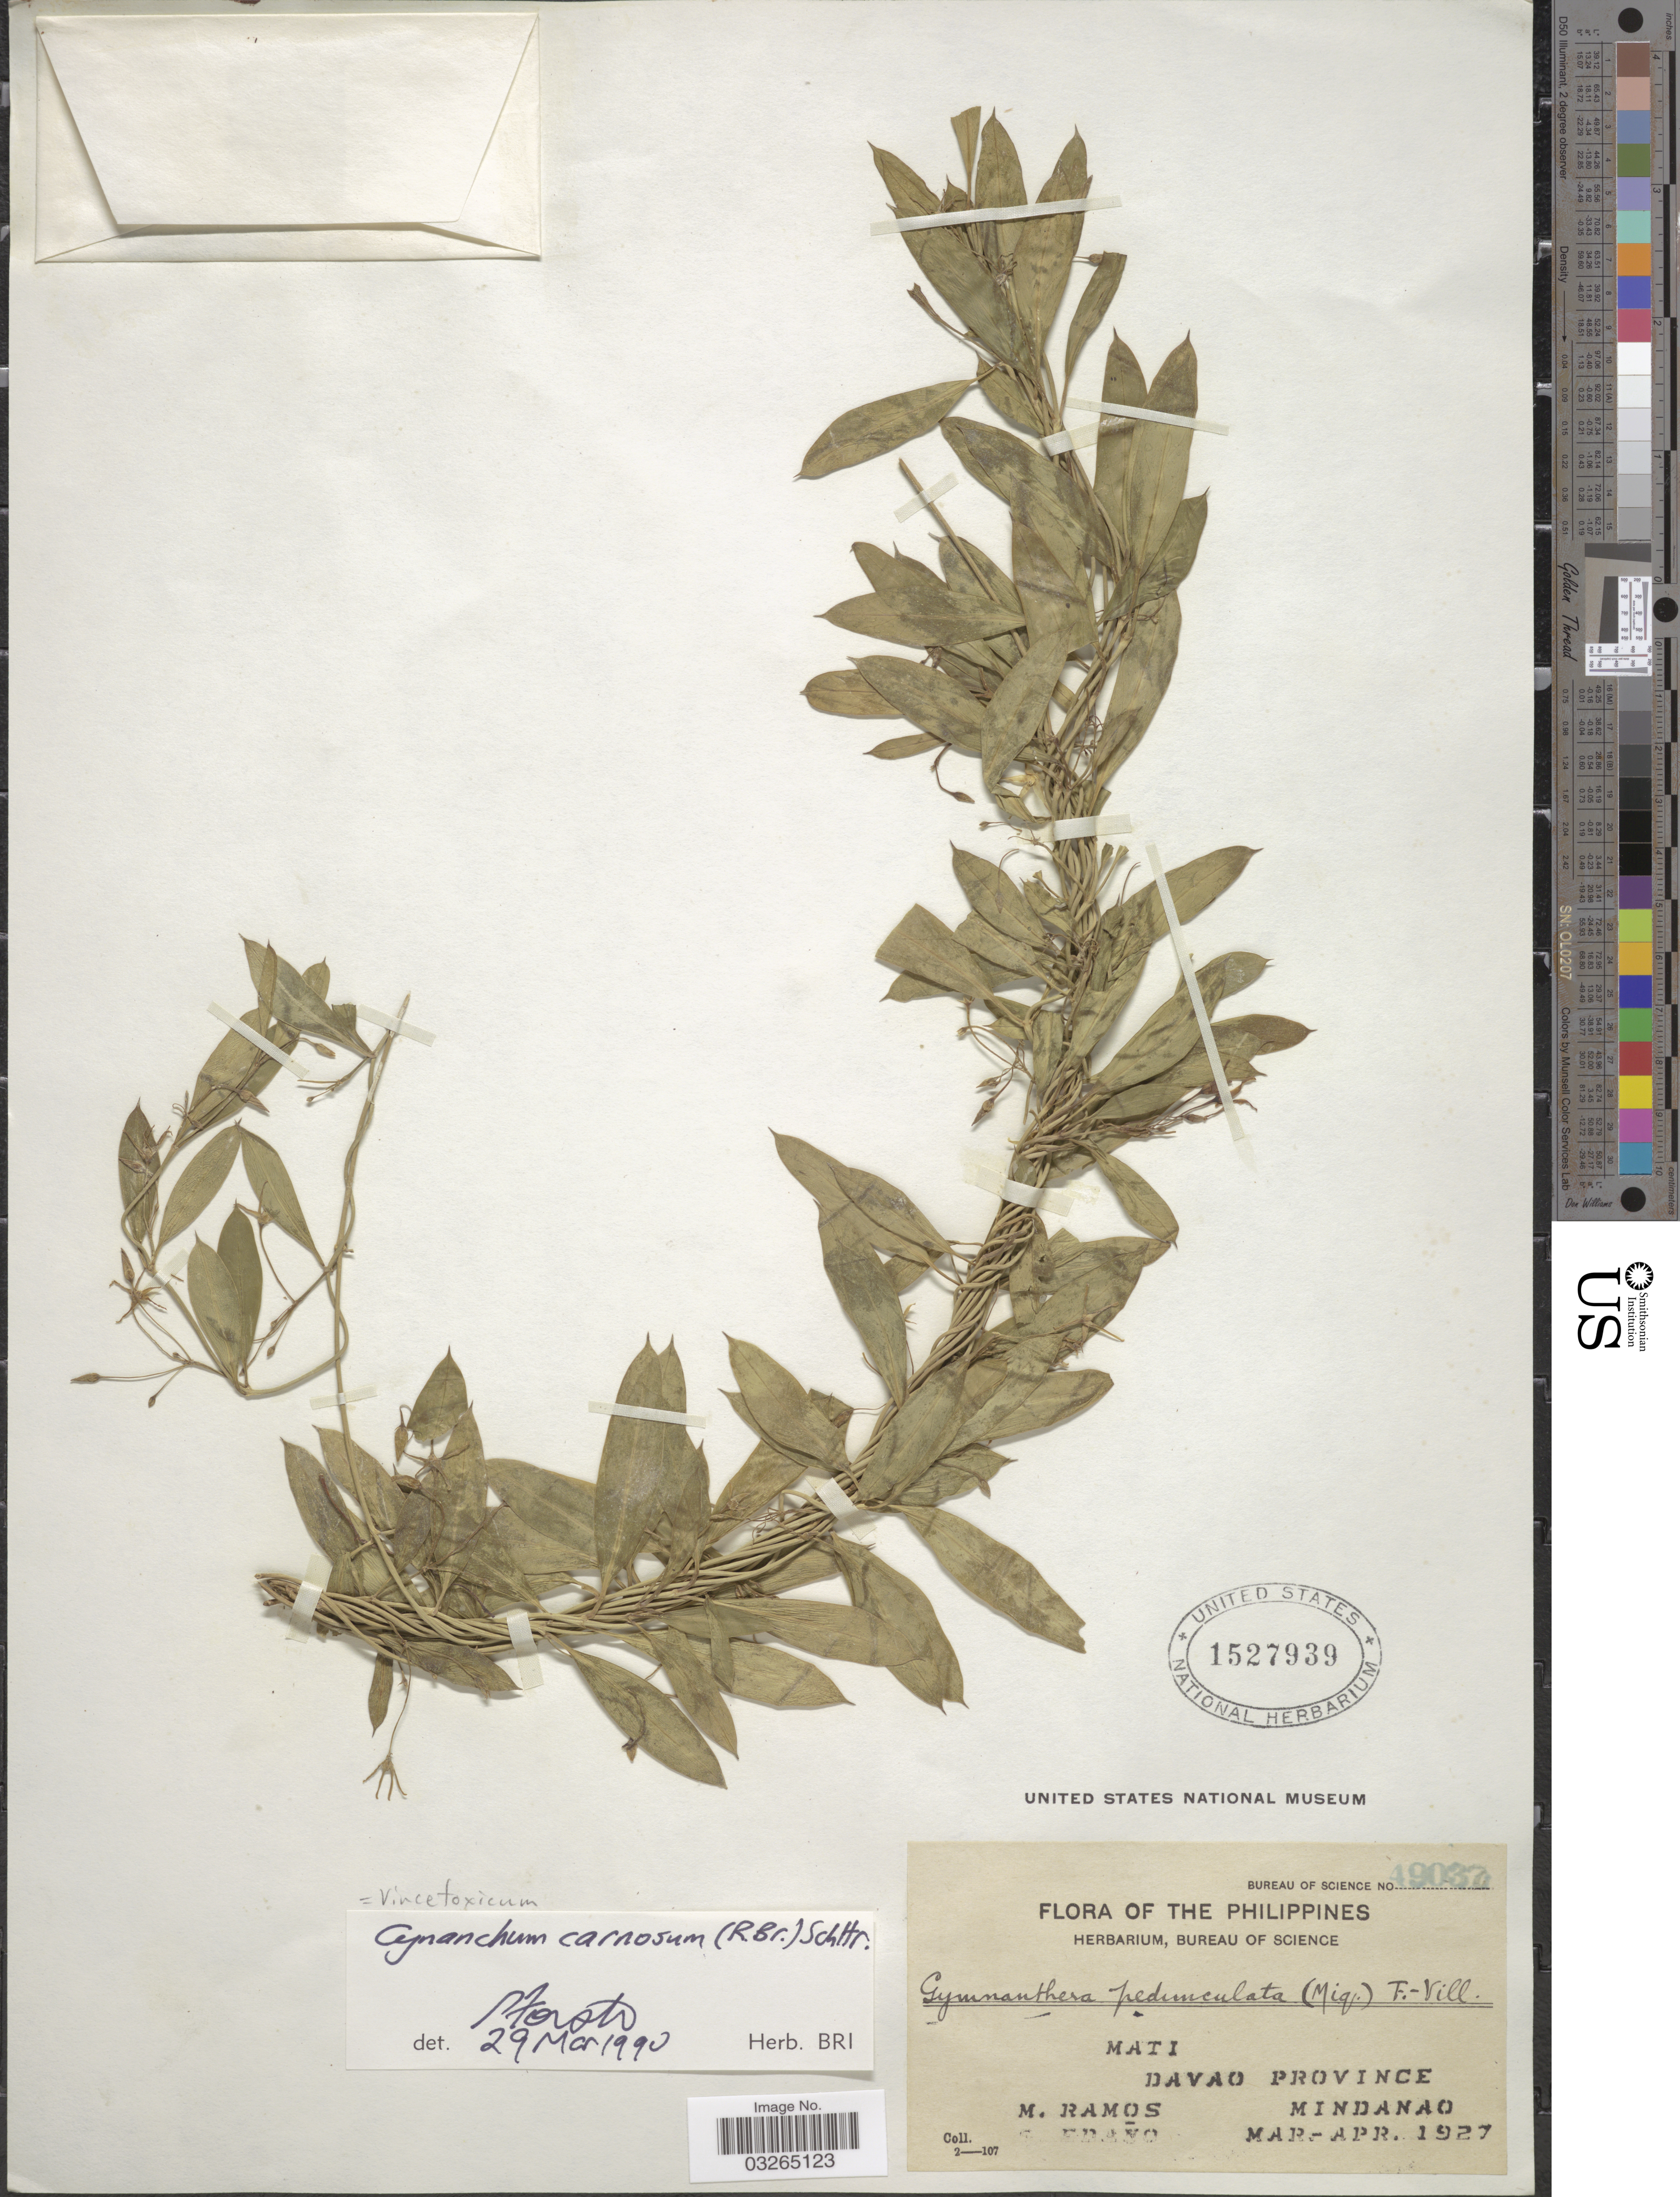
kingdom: Plantae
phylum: Tracheophyta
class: Magnoliopsida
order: Gentianales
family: Apocynaceae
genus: Vincetoxicum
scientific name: Vincetoxicum carnosum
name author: (R. Br.) Benth.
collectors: M. Ramos & G. Edaño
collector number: Bureau of Science 49037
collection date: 1927-03/1927-04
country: Philippines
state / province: Davao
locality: Mati, Mindanao.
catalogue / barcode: US 1527939